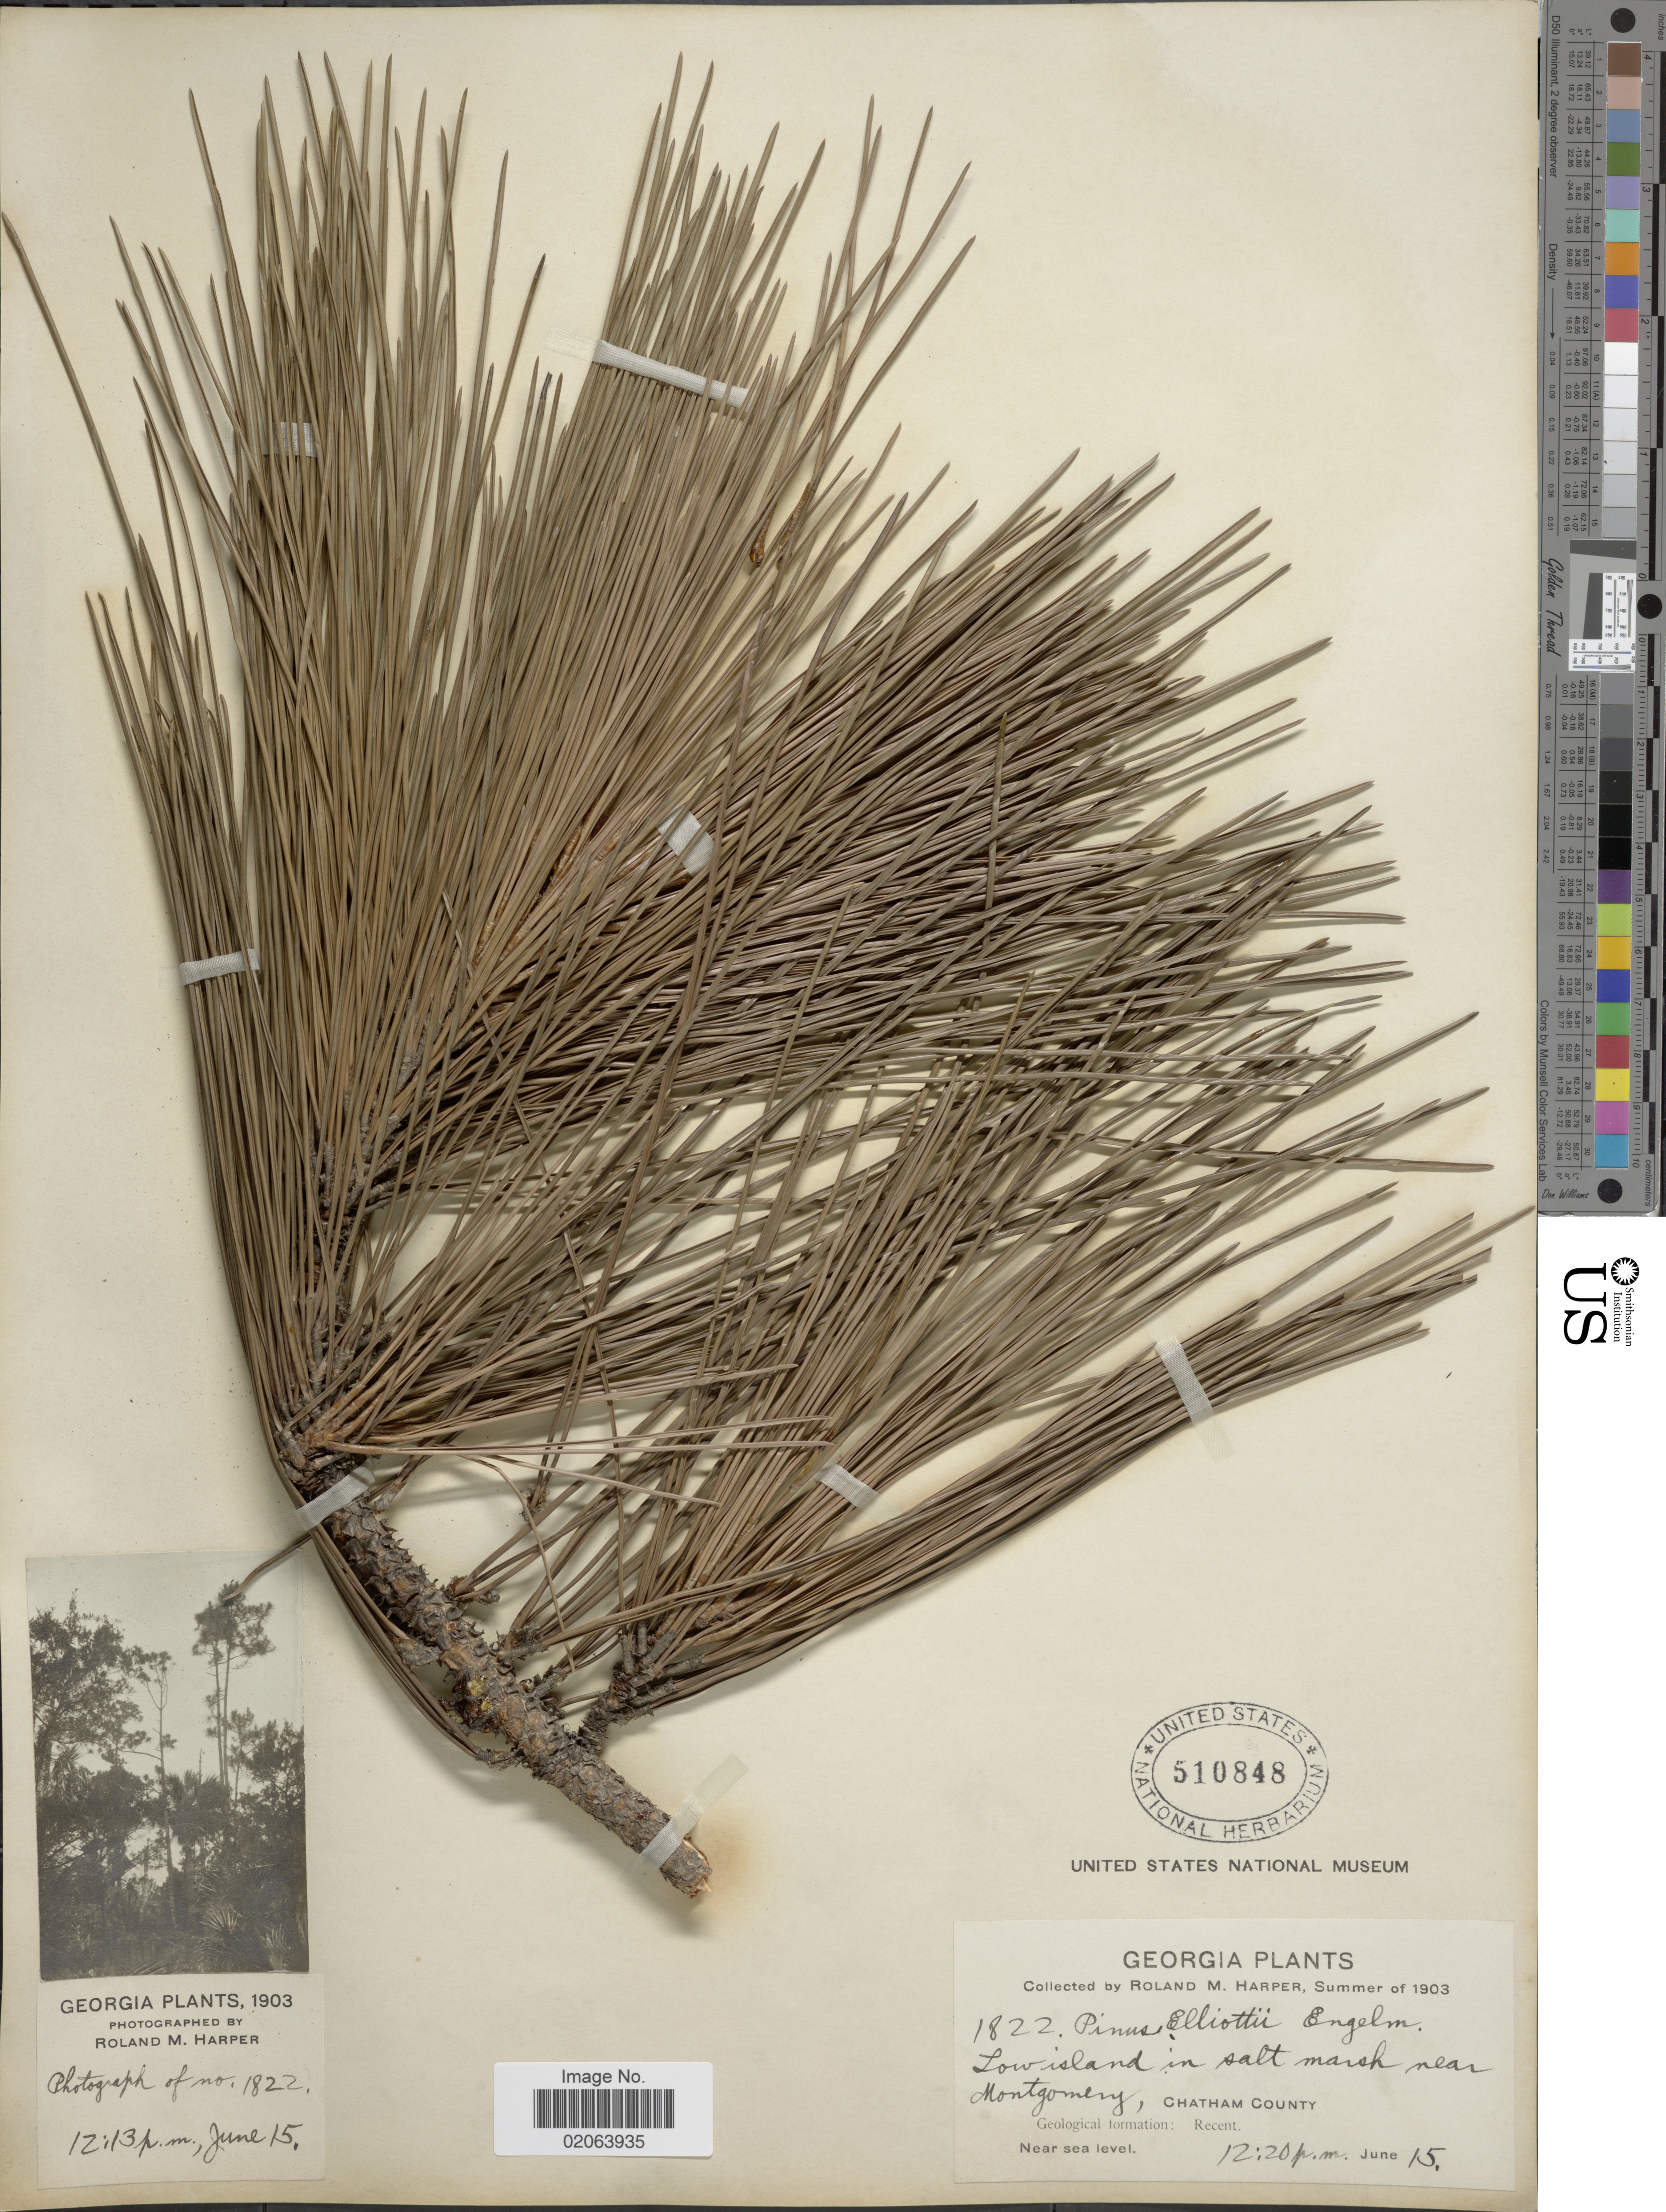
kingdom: Plantae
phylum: Tracheophyta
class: Pinopsida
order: Pinales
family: Pinaceae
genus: Pinus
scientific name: Pinus elliottii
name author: Engelm.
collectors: R. M. Harper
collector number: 1822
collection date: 1903-06-15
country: United States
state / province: Georgia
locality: Near Montgomery, Chatham County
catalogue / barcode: US 510848